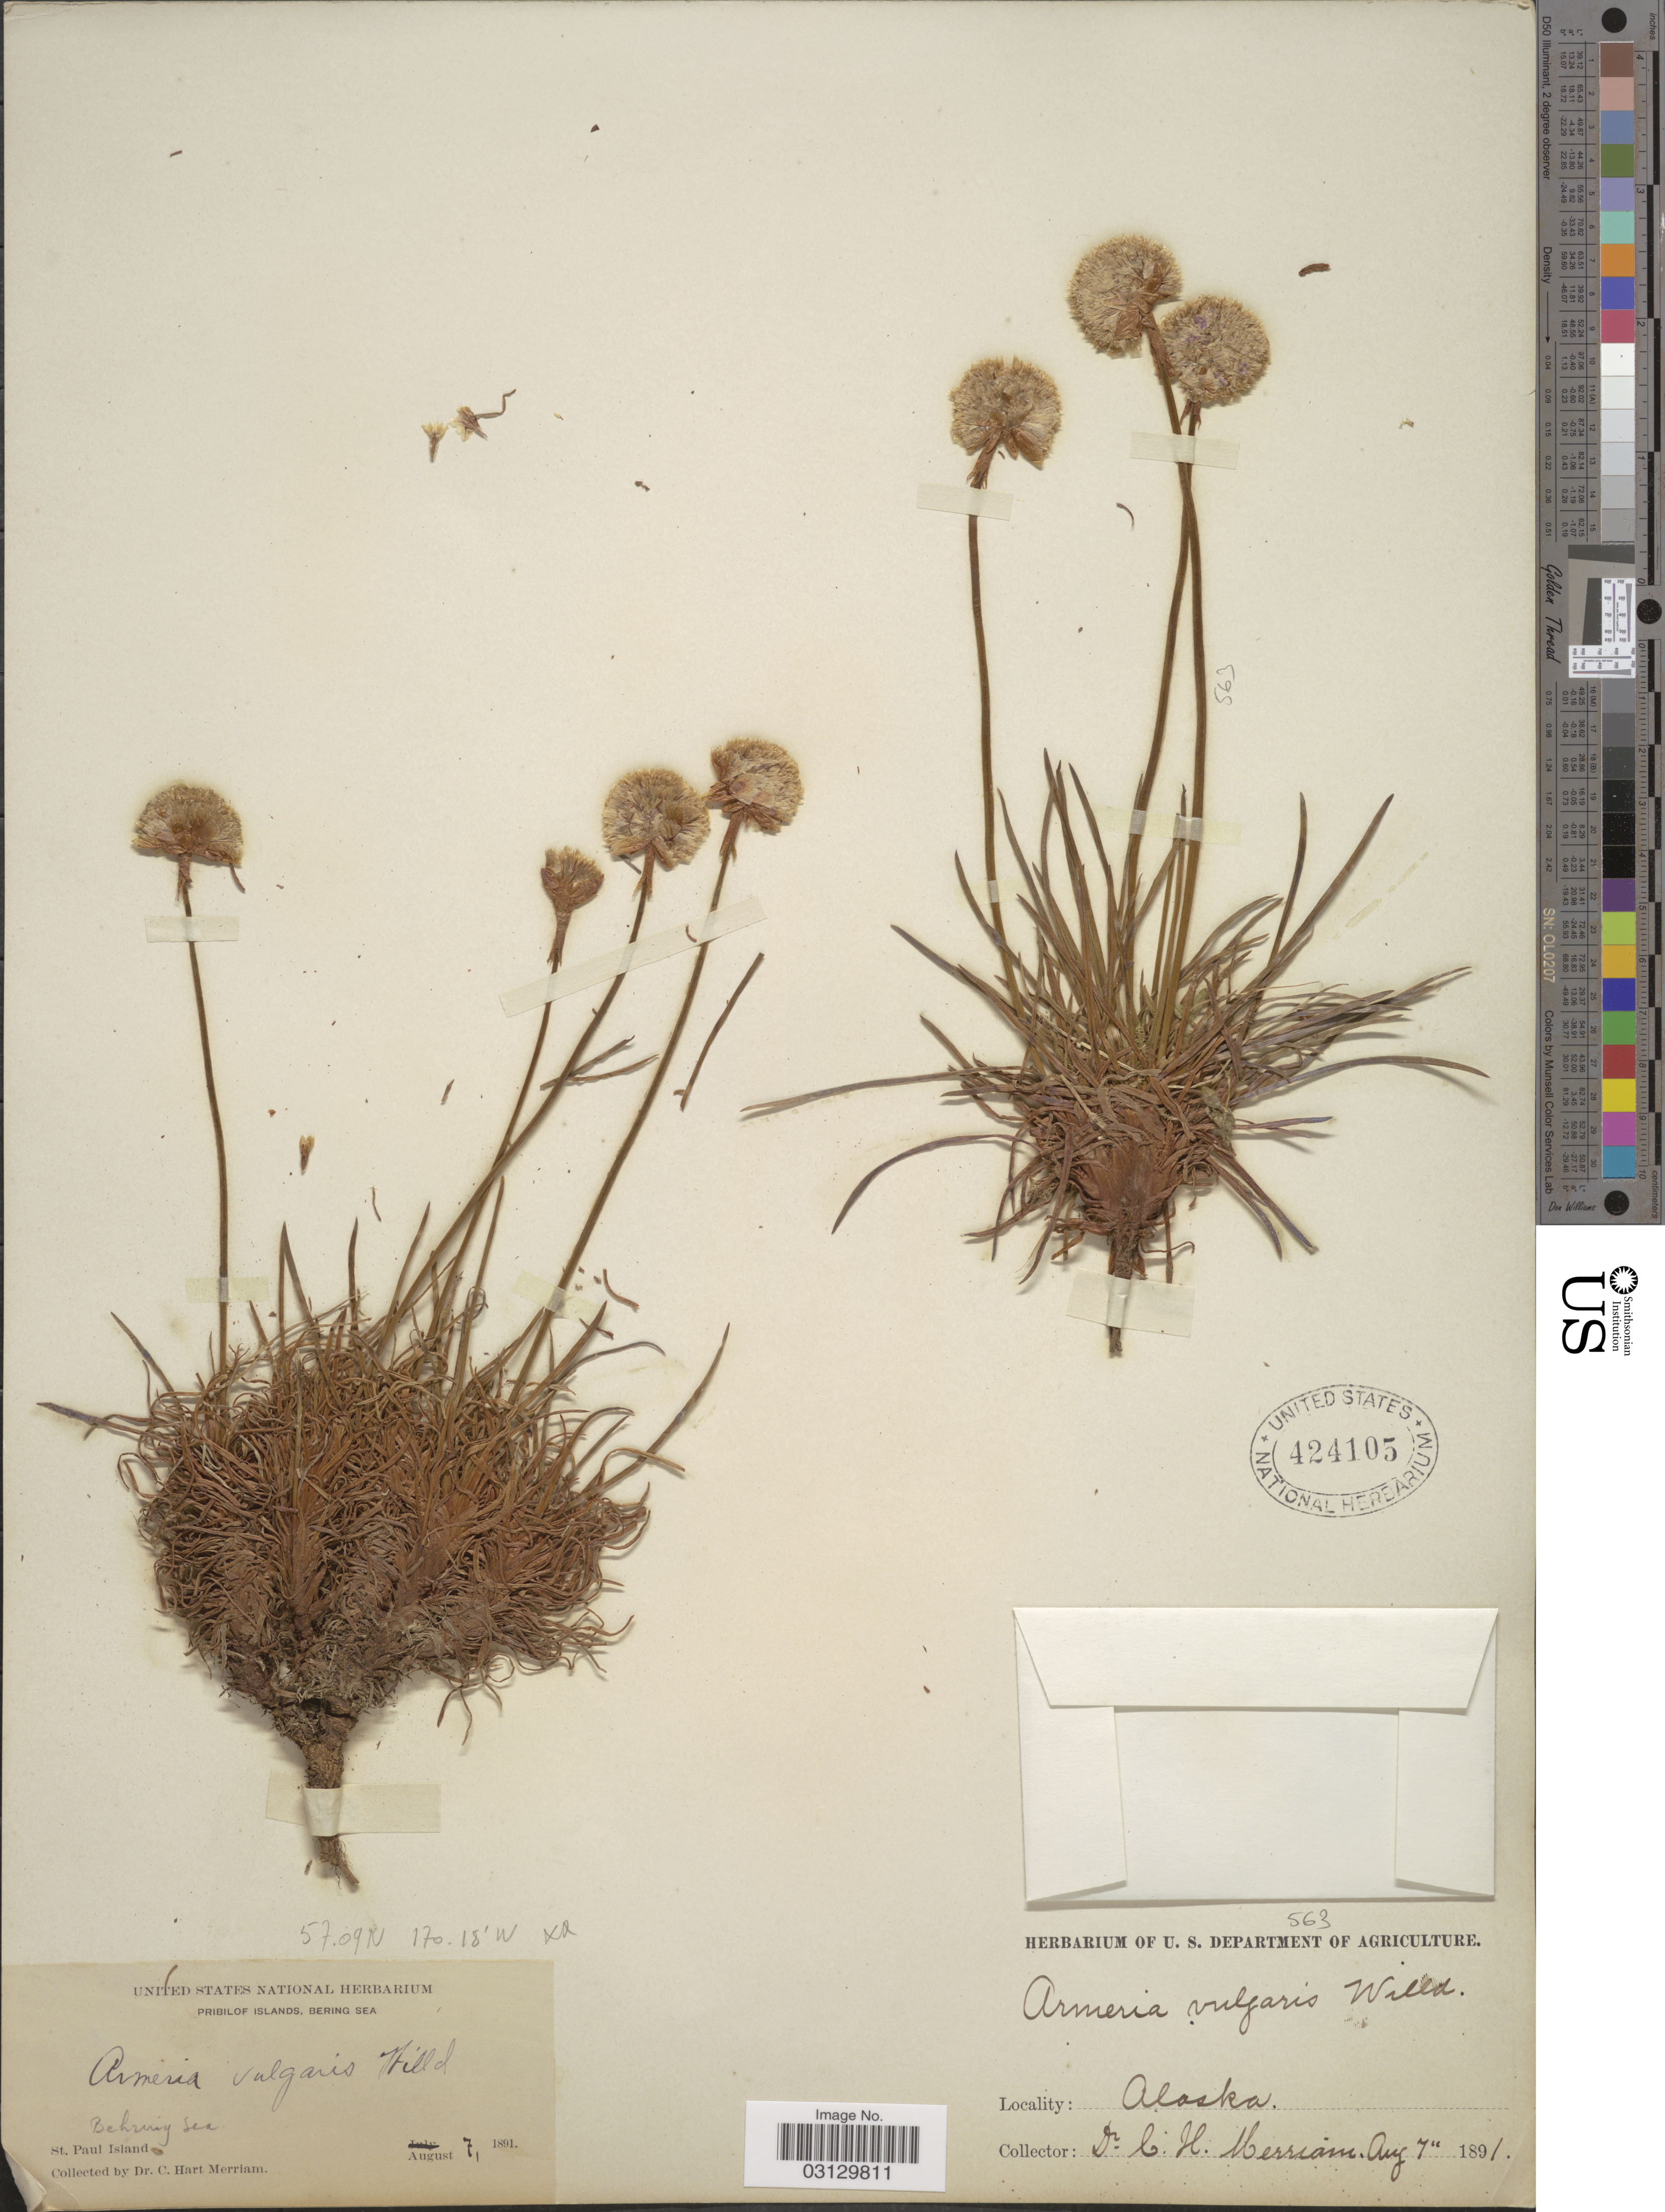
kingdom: Plantae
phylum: Tracheophyta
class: Magnoliopsida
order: Caryophyllales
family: Plumbaginaceae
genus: Armeria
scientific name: Armeria maritima subsp. sibirica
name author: (Turcz. ex Boiss.) Nyman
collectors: C. Merriam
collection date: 1891-08-07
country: United States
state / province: Alaska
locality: Pribilof Islands, Bering Sea. Behring Sea. St. Paul Island.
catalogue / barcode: US 424105